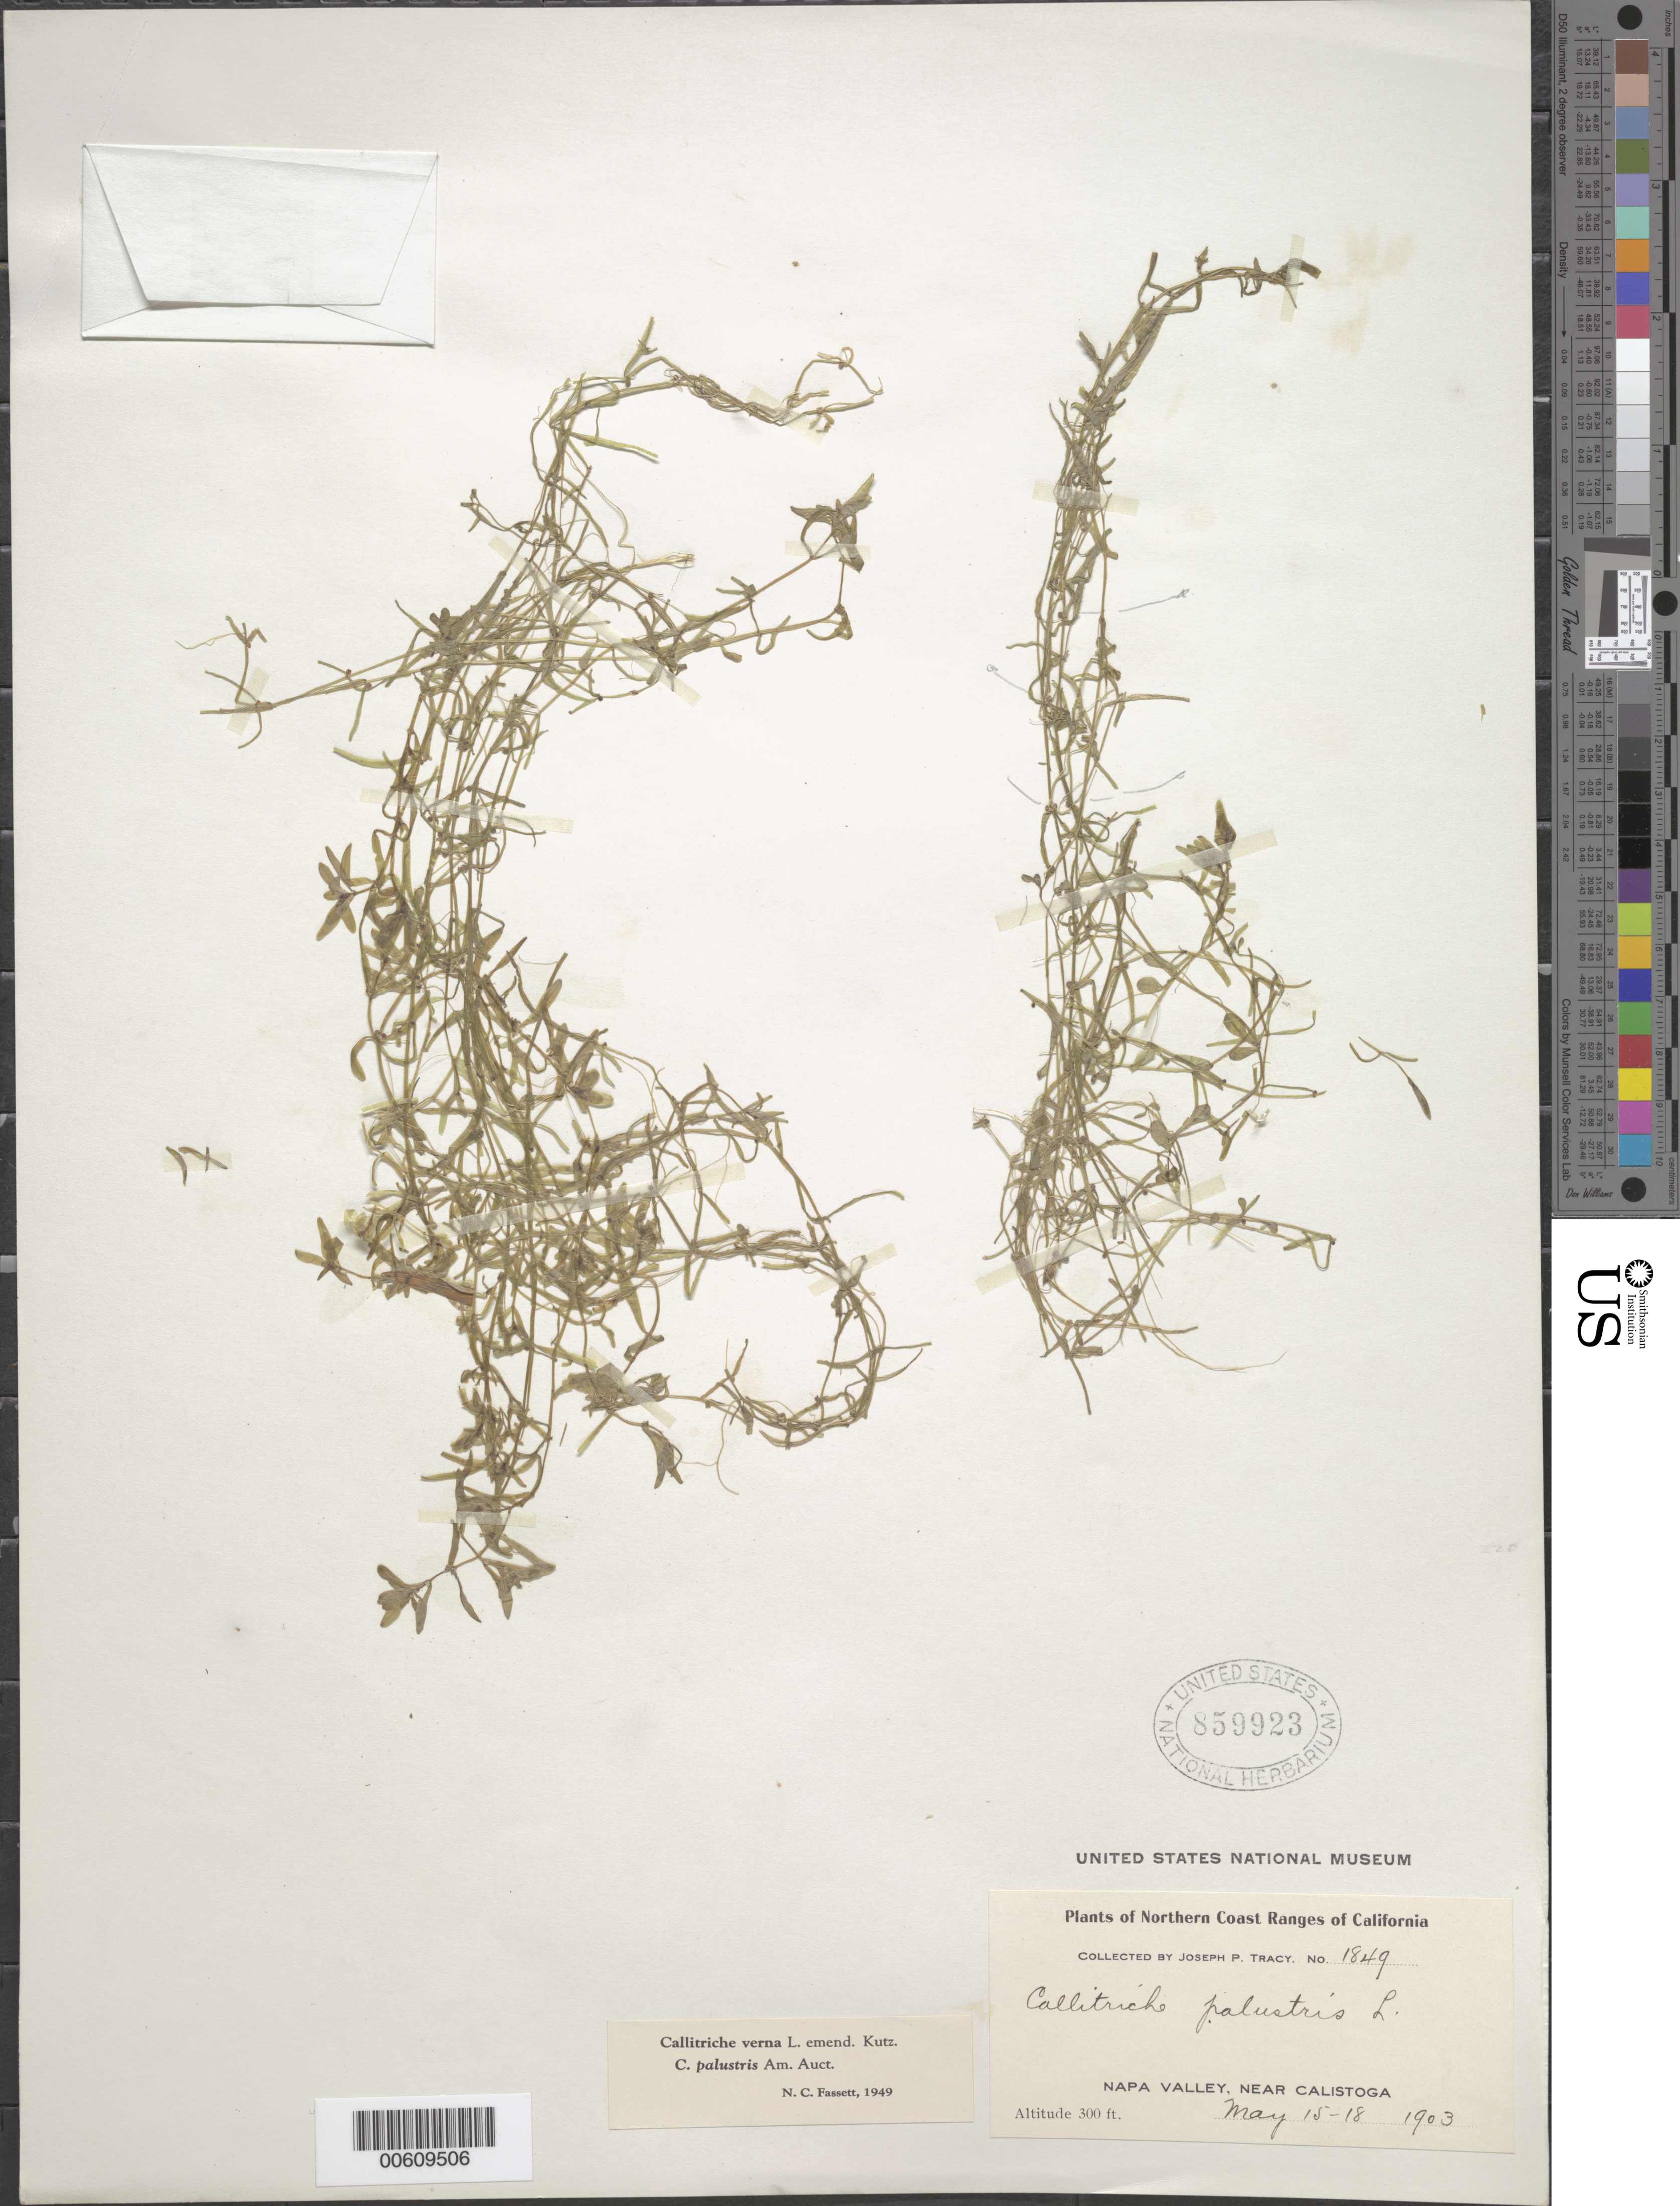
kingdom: Plantae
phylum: Tracheophyta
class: Magnoliopsida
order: Lamiales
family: Plantaginaceae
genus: Callitriche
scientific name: Callitriche verna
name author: L.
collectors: J. Tracy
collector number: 1849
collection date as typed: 15 May 1903 to 18 May 1903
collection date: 1903-05-15/1903-05-18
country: United States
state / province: California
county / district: Napa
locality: Napa Valle near Calistoga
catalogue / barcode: US 859923